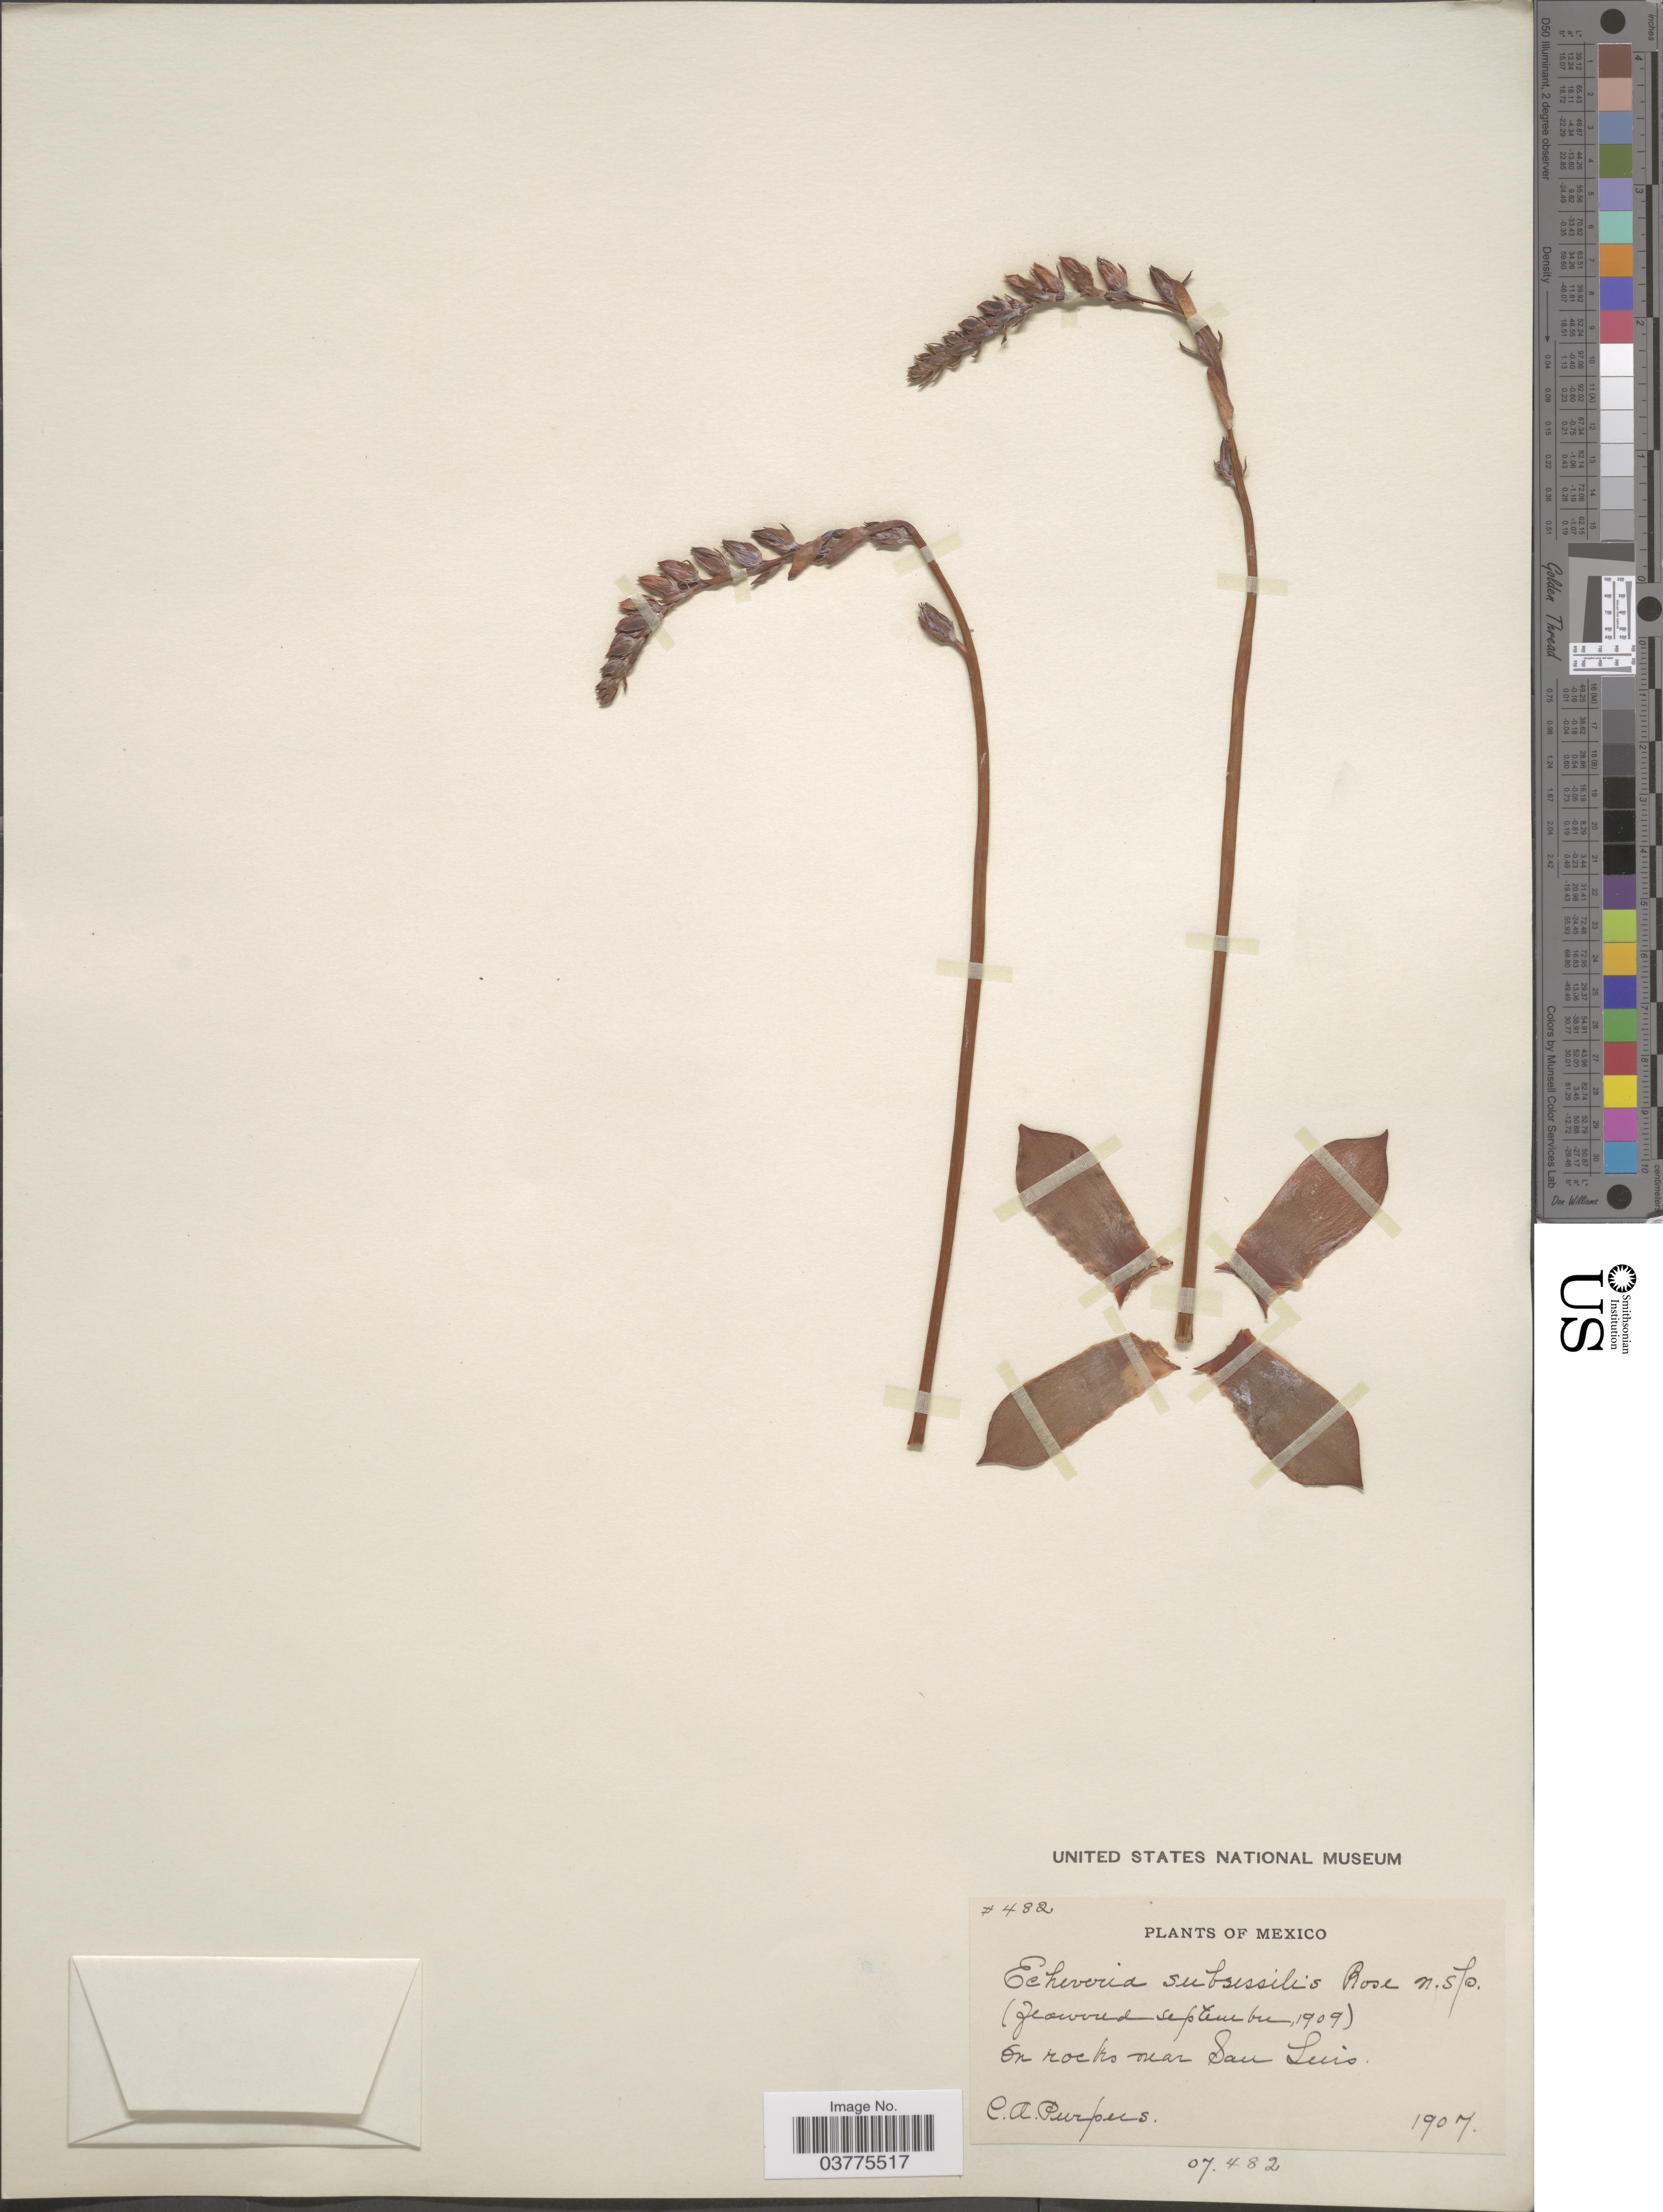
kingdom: Plantae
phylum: Tracheophyta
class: Magnoliopsida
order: Saxifragales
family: Crassulaceae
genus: Echeveria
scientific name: Echeveria subsessilis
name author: Rose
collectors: C. A. Purpus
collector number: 482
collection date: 1907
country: Mexico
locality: On rocks near San Luis.